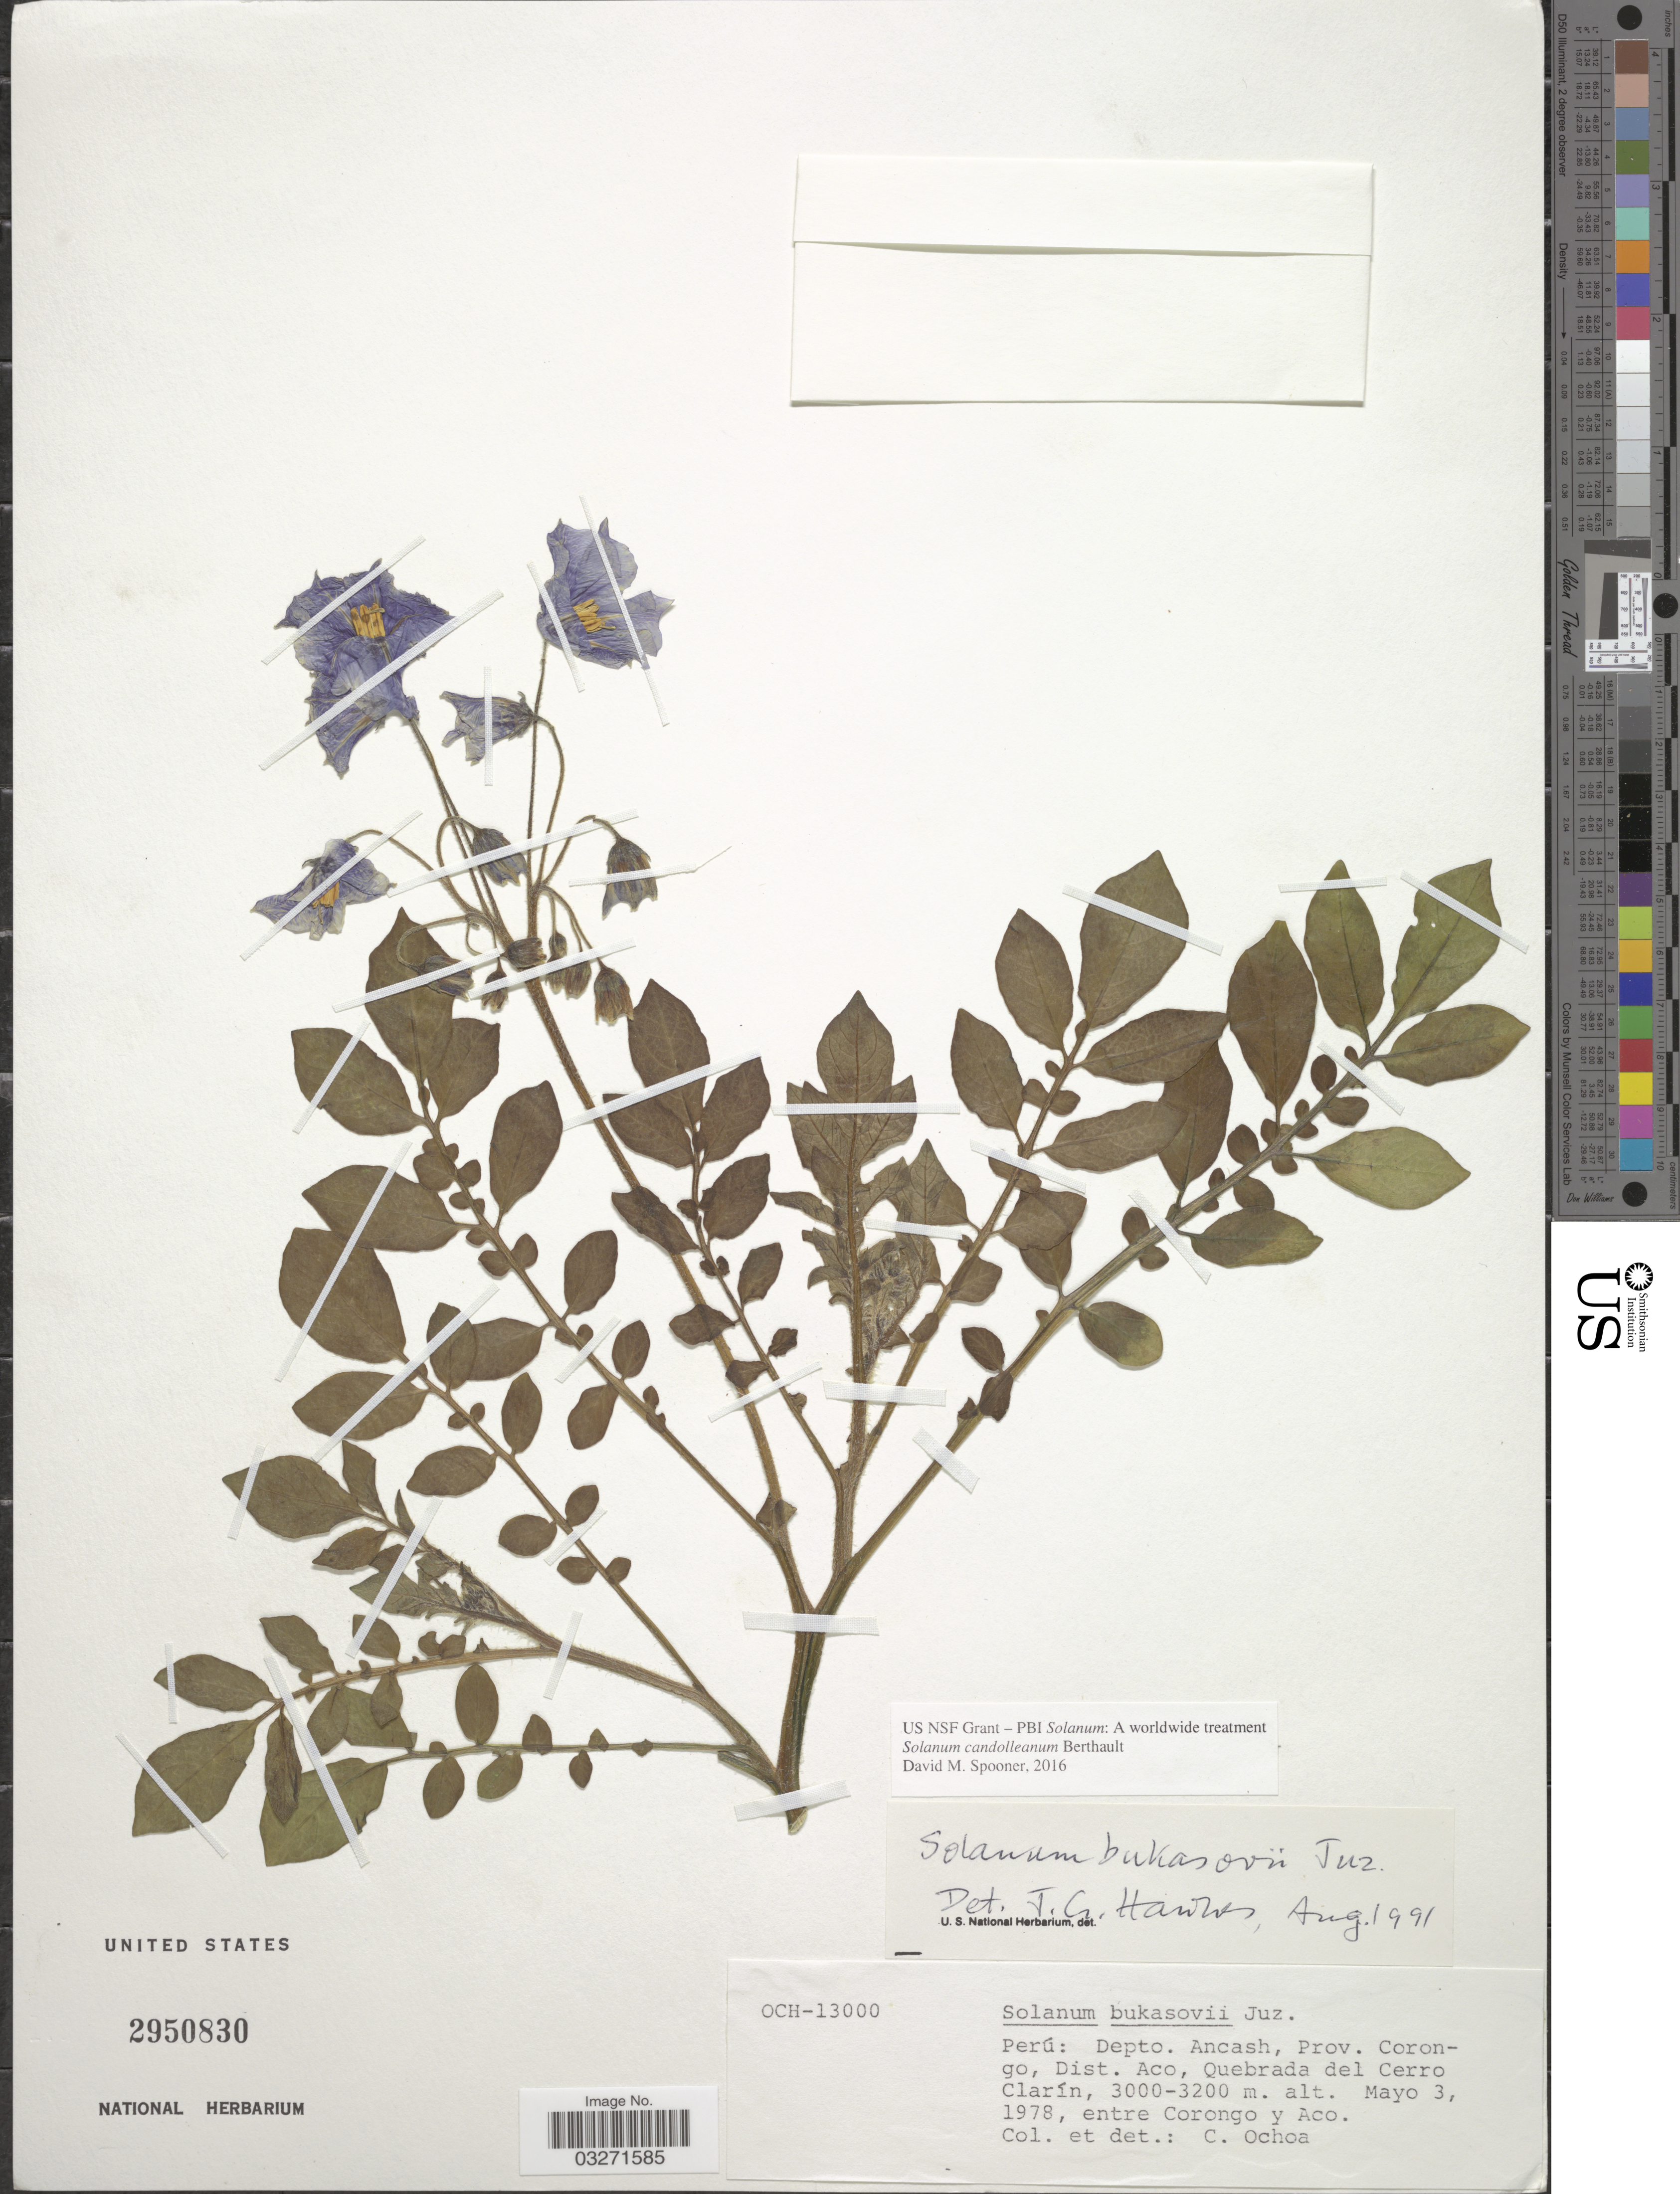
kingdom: Plantae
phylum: Tracheophyta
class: Magnoliopsida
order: Solanales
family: Solanaceae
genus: Solanum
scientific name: Solanum candolleanum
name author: Berthault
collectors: C. Ochoa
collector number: OCH-13000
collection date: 1978-05-03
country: Peru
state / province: Ancash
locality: Depto. Ancash, Prov. Corongo, Dist. Aco, Quebrado del Cerro Clarín, entre Corongo y Aco.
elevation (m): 3000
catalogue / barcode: US 2950830